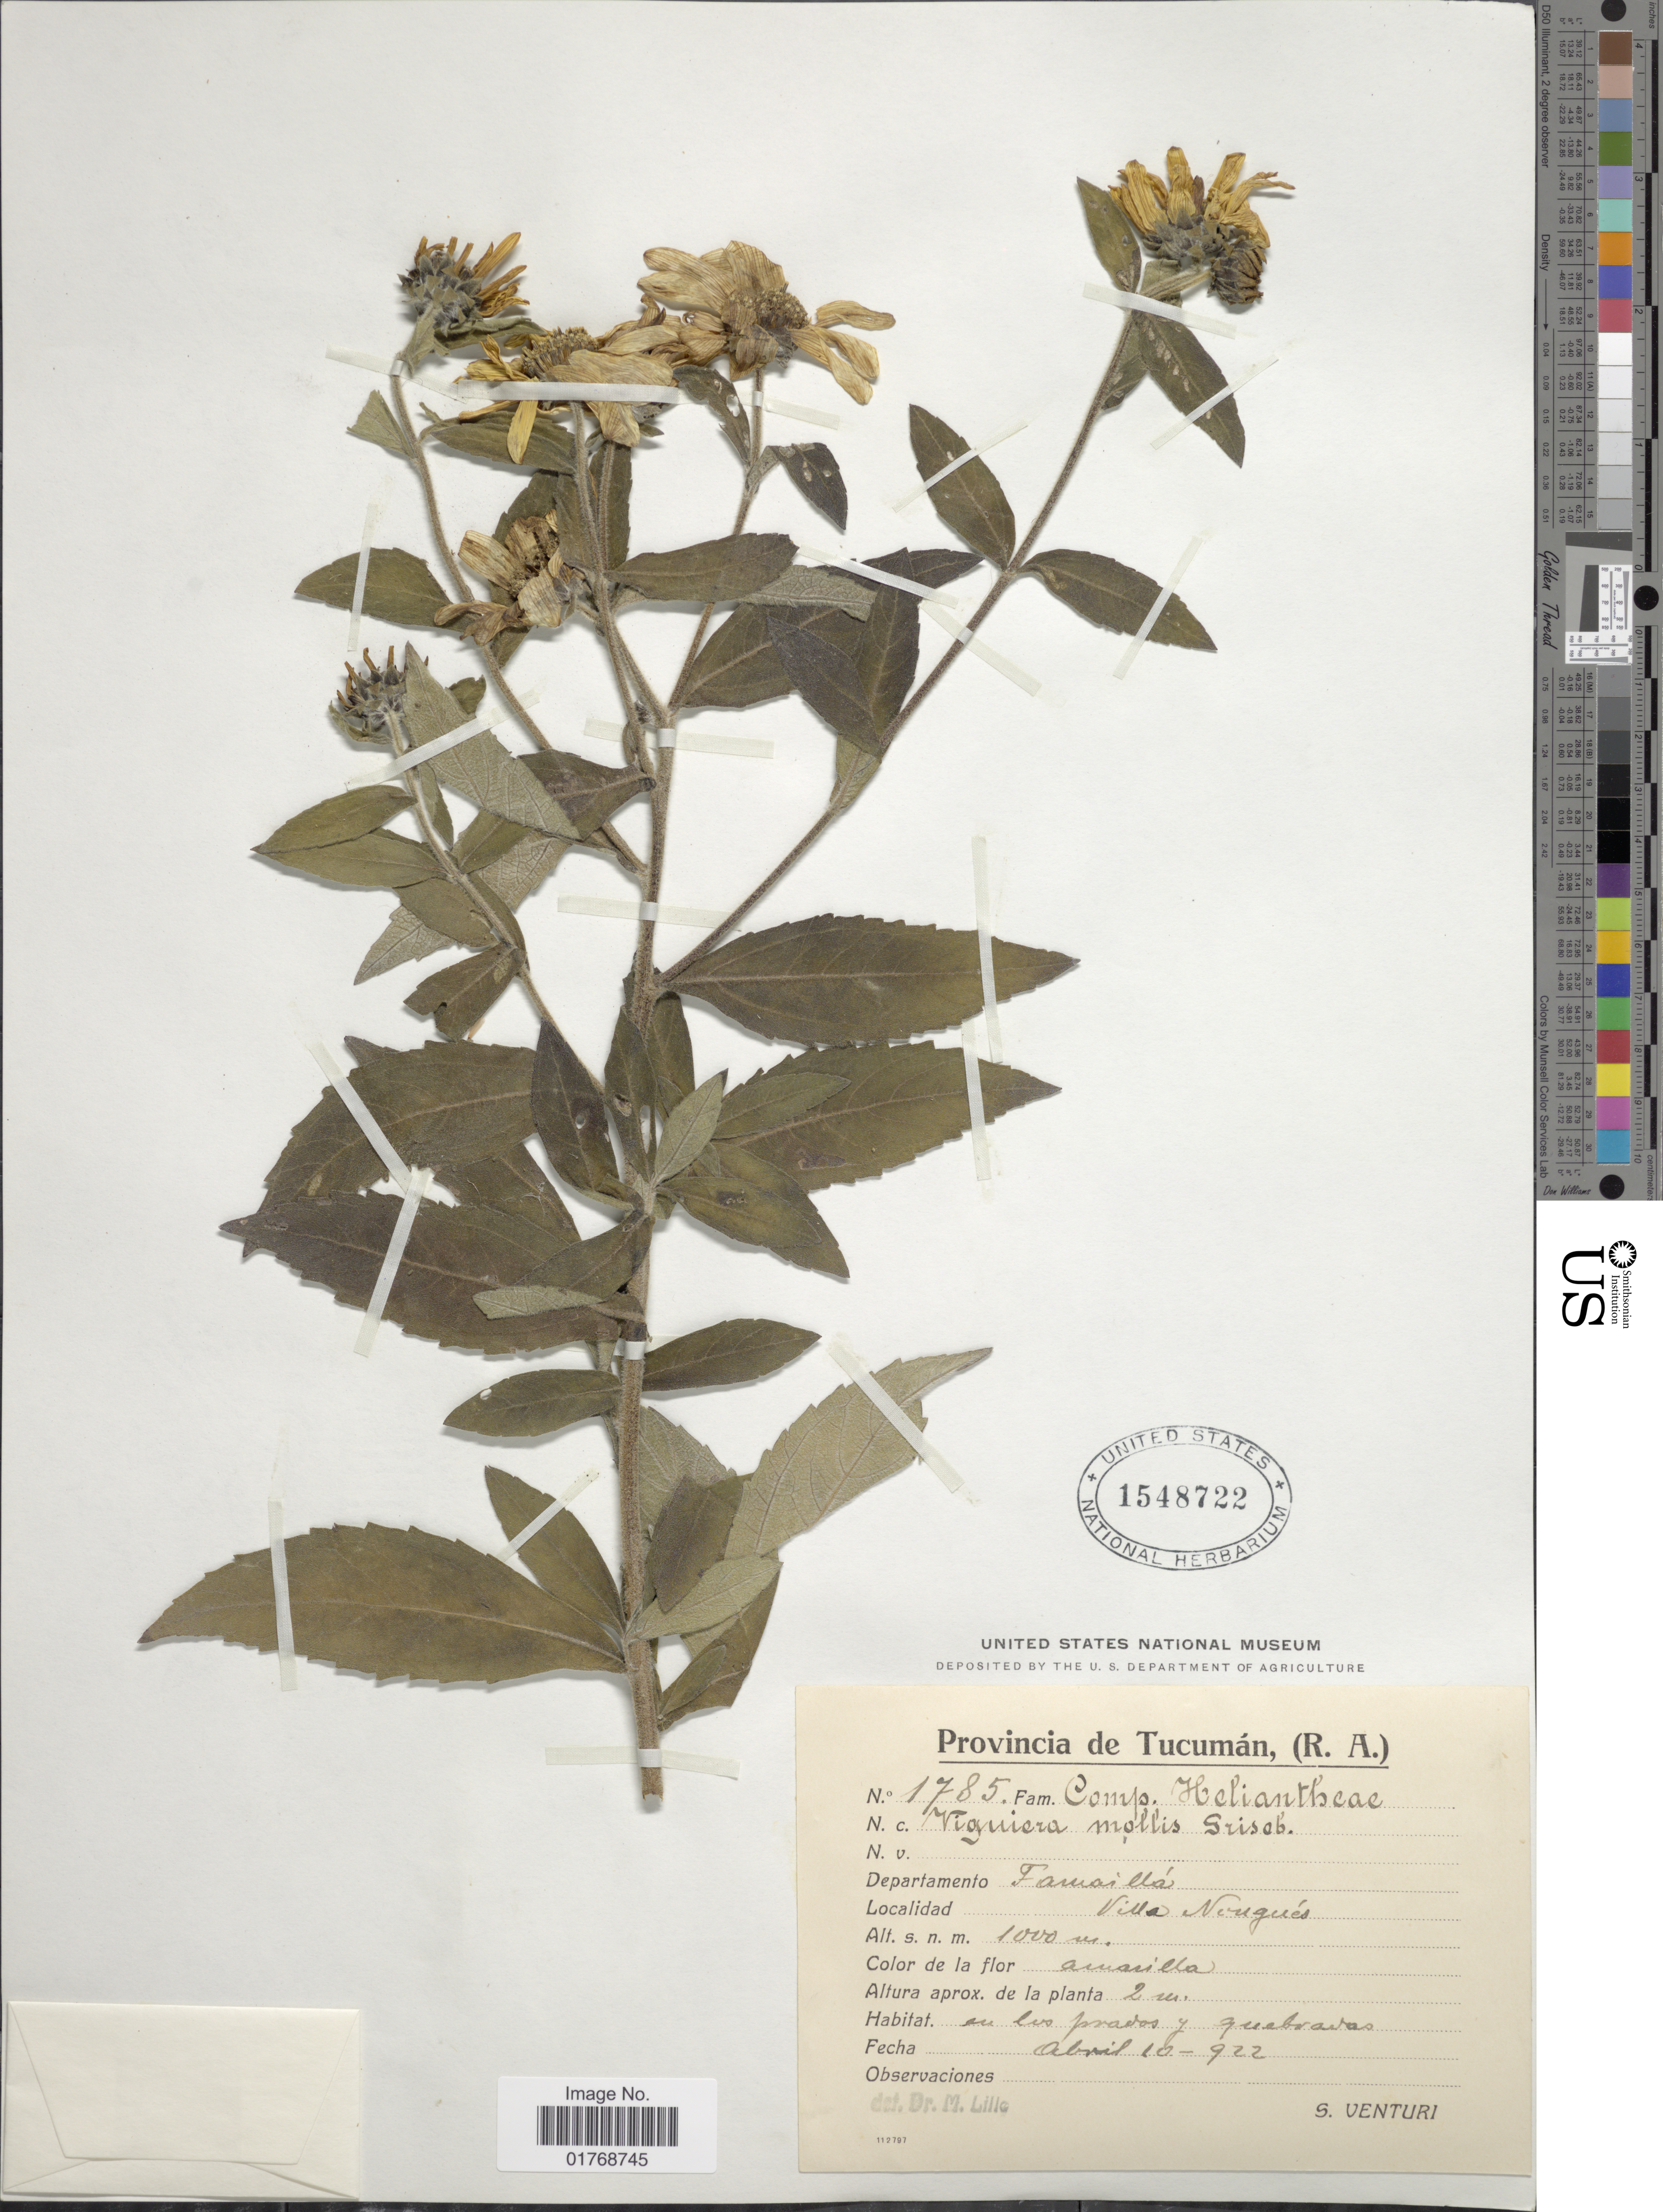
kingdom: Plantae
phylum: Tracheophyta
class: Magnoliopsida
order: Asterales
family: Asteraceae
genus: Viguiera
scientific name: Viguiera mollis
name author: Griseb.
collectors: S. Venturi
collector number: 1785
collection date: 1922-04-10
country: Argentina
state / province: Tucumán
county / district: Famailla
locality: Villa Nougués.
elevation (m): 1000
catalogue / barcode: US 1548722